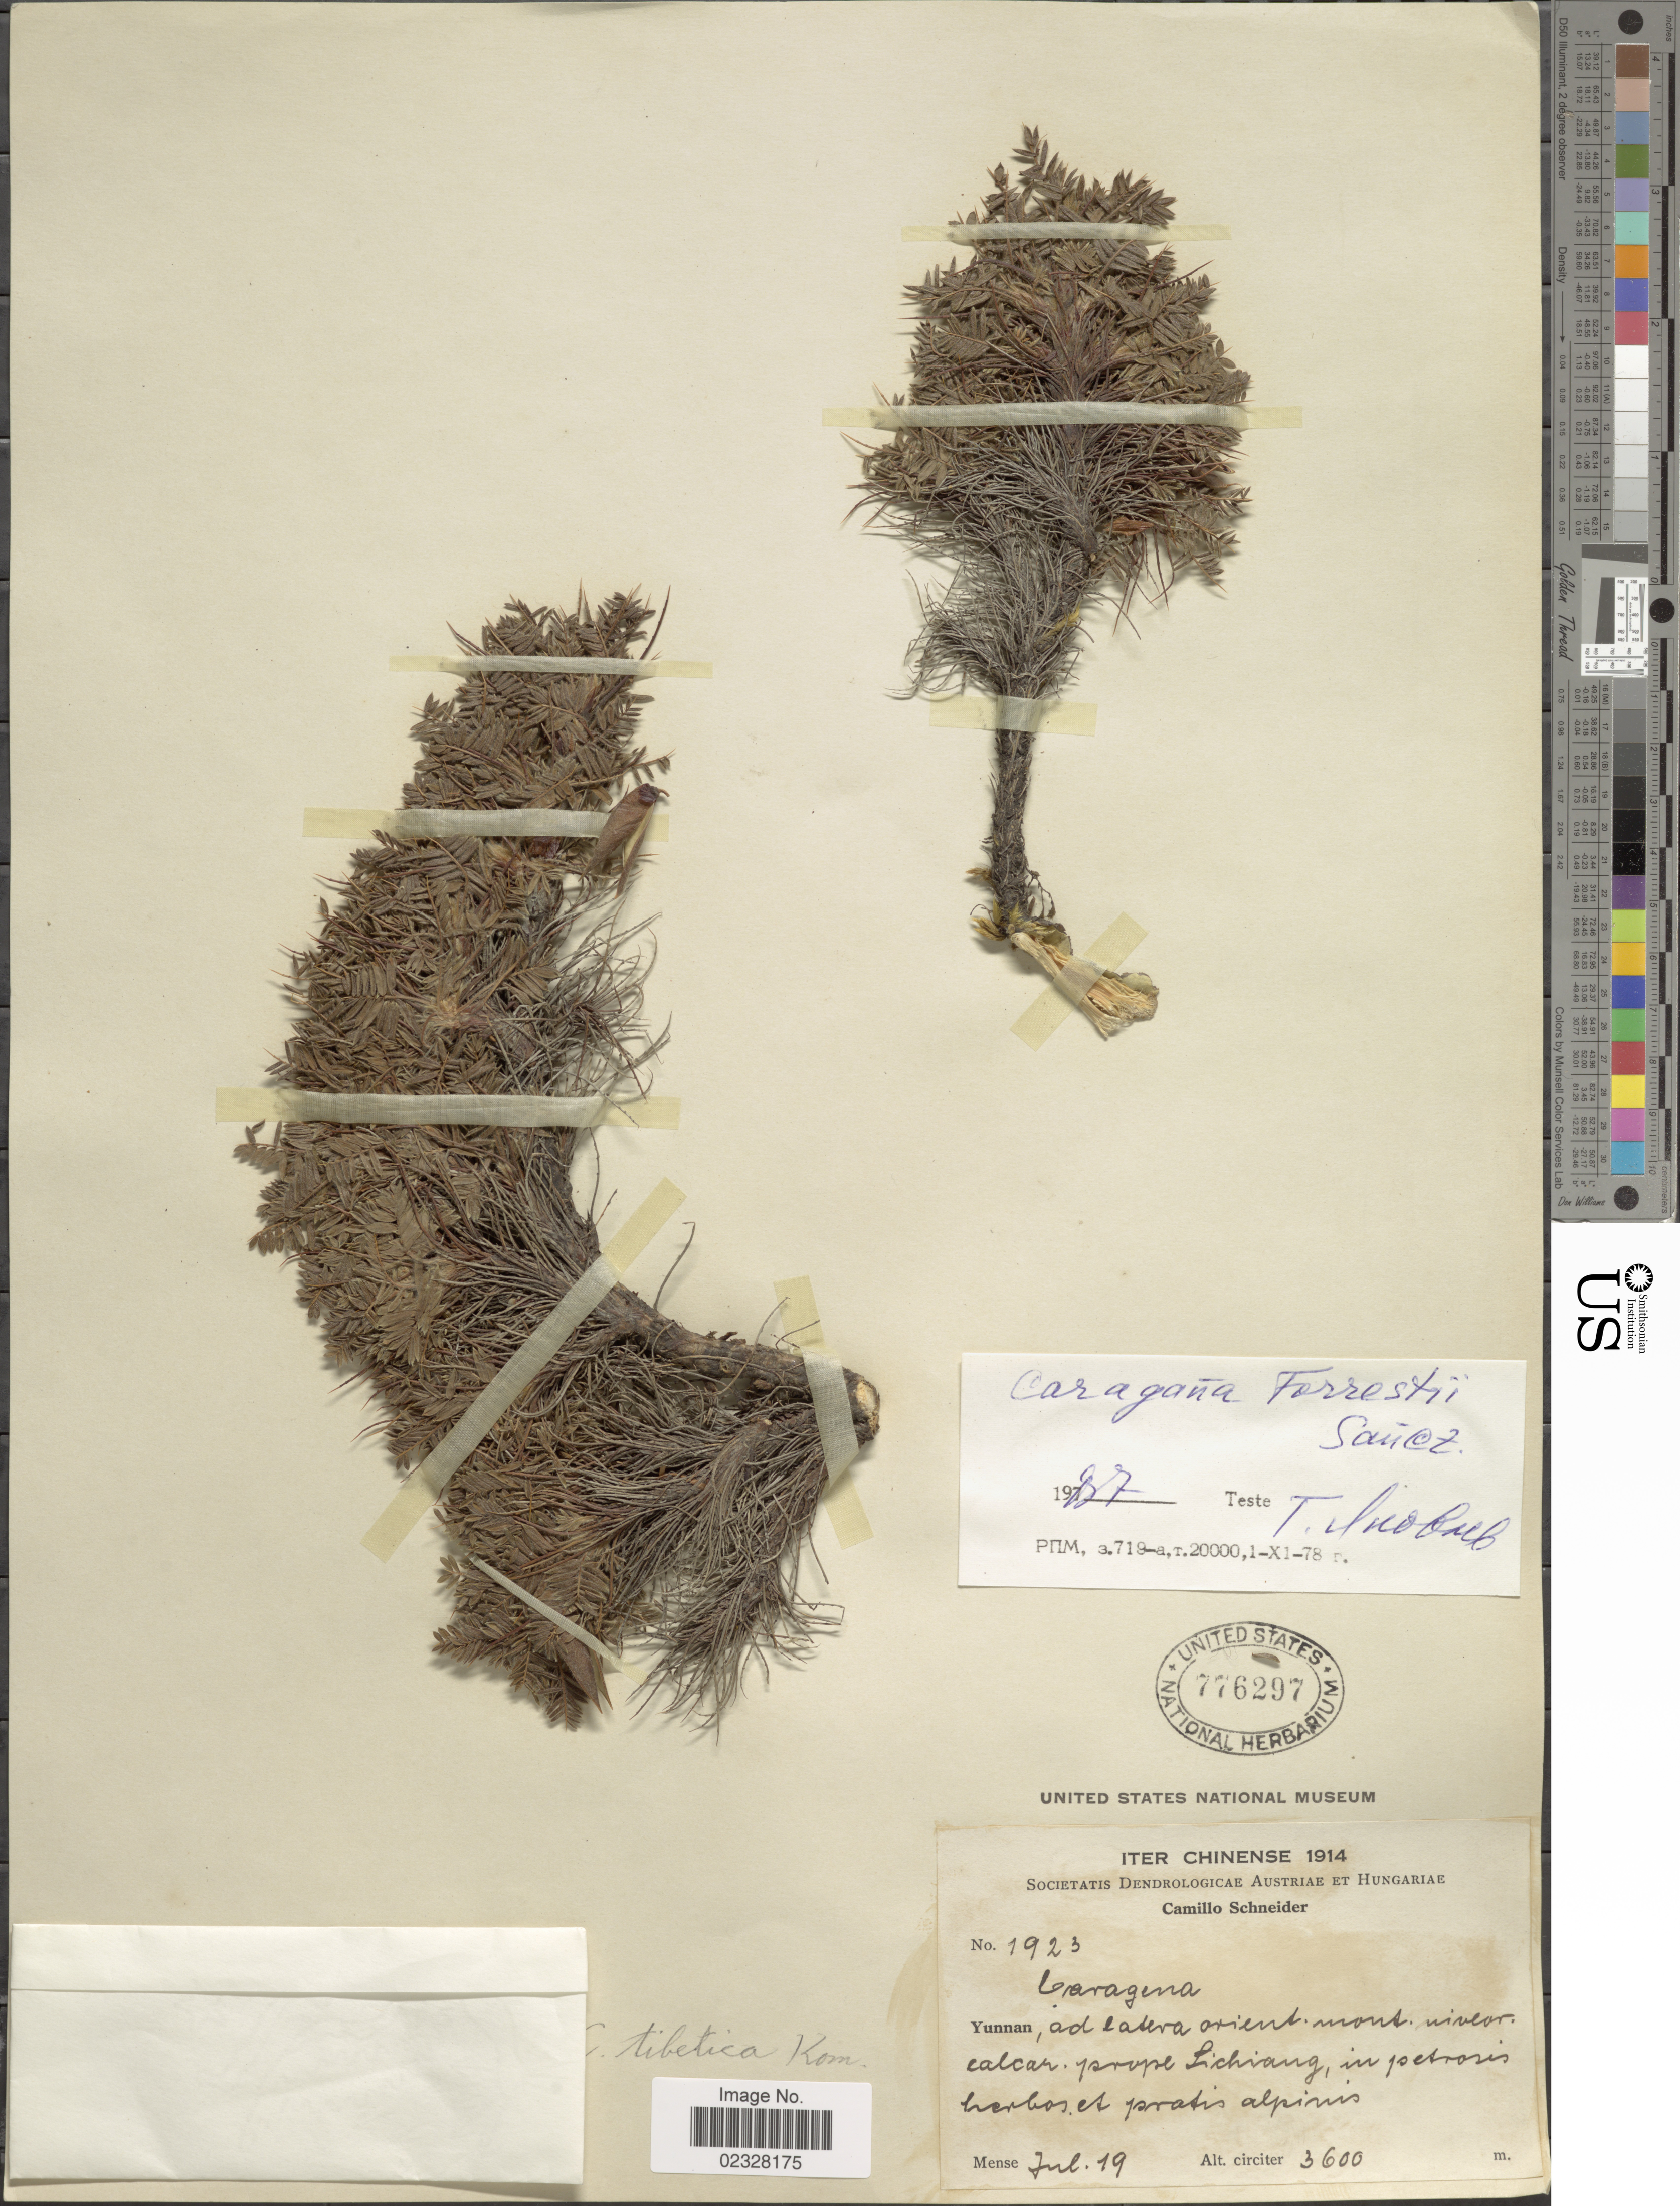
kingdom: Plantae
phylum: Tracheophyta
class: Magnoliopsida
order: Fabales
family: Fabaceae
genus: Caragana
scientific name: Caragana forrestii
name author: Sanchir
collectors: C. K. Schneider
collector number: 1923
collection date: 1914-07-19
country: China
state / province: Yunnan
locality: Chinense. Yunnan, ad eatera orient mont. nivear ealcar. prope Lichiang, in petrosis herbos et pratis alpinis [interpreted]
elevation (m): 3600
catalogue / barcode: US 776297